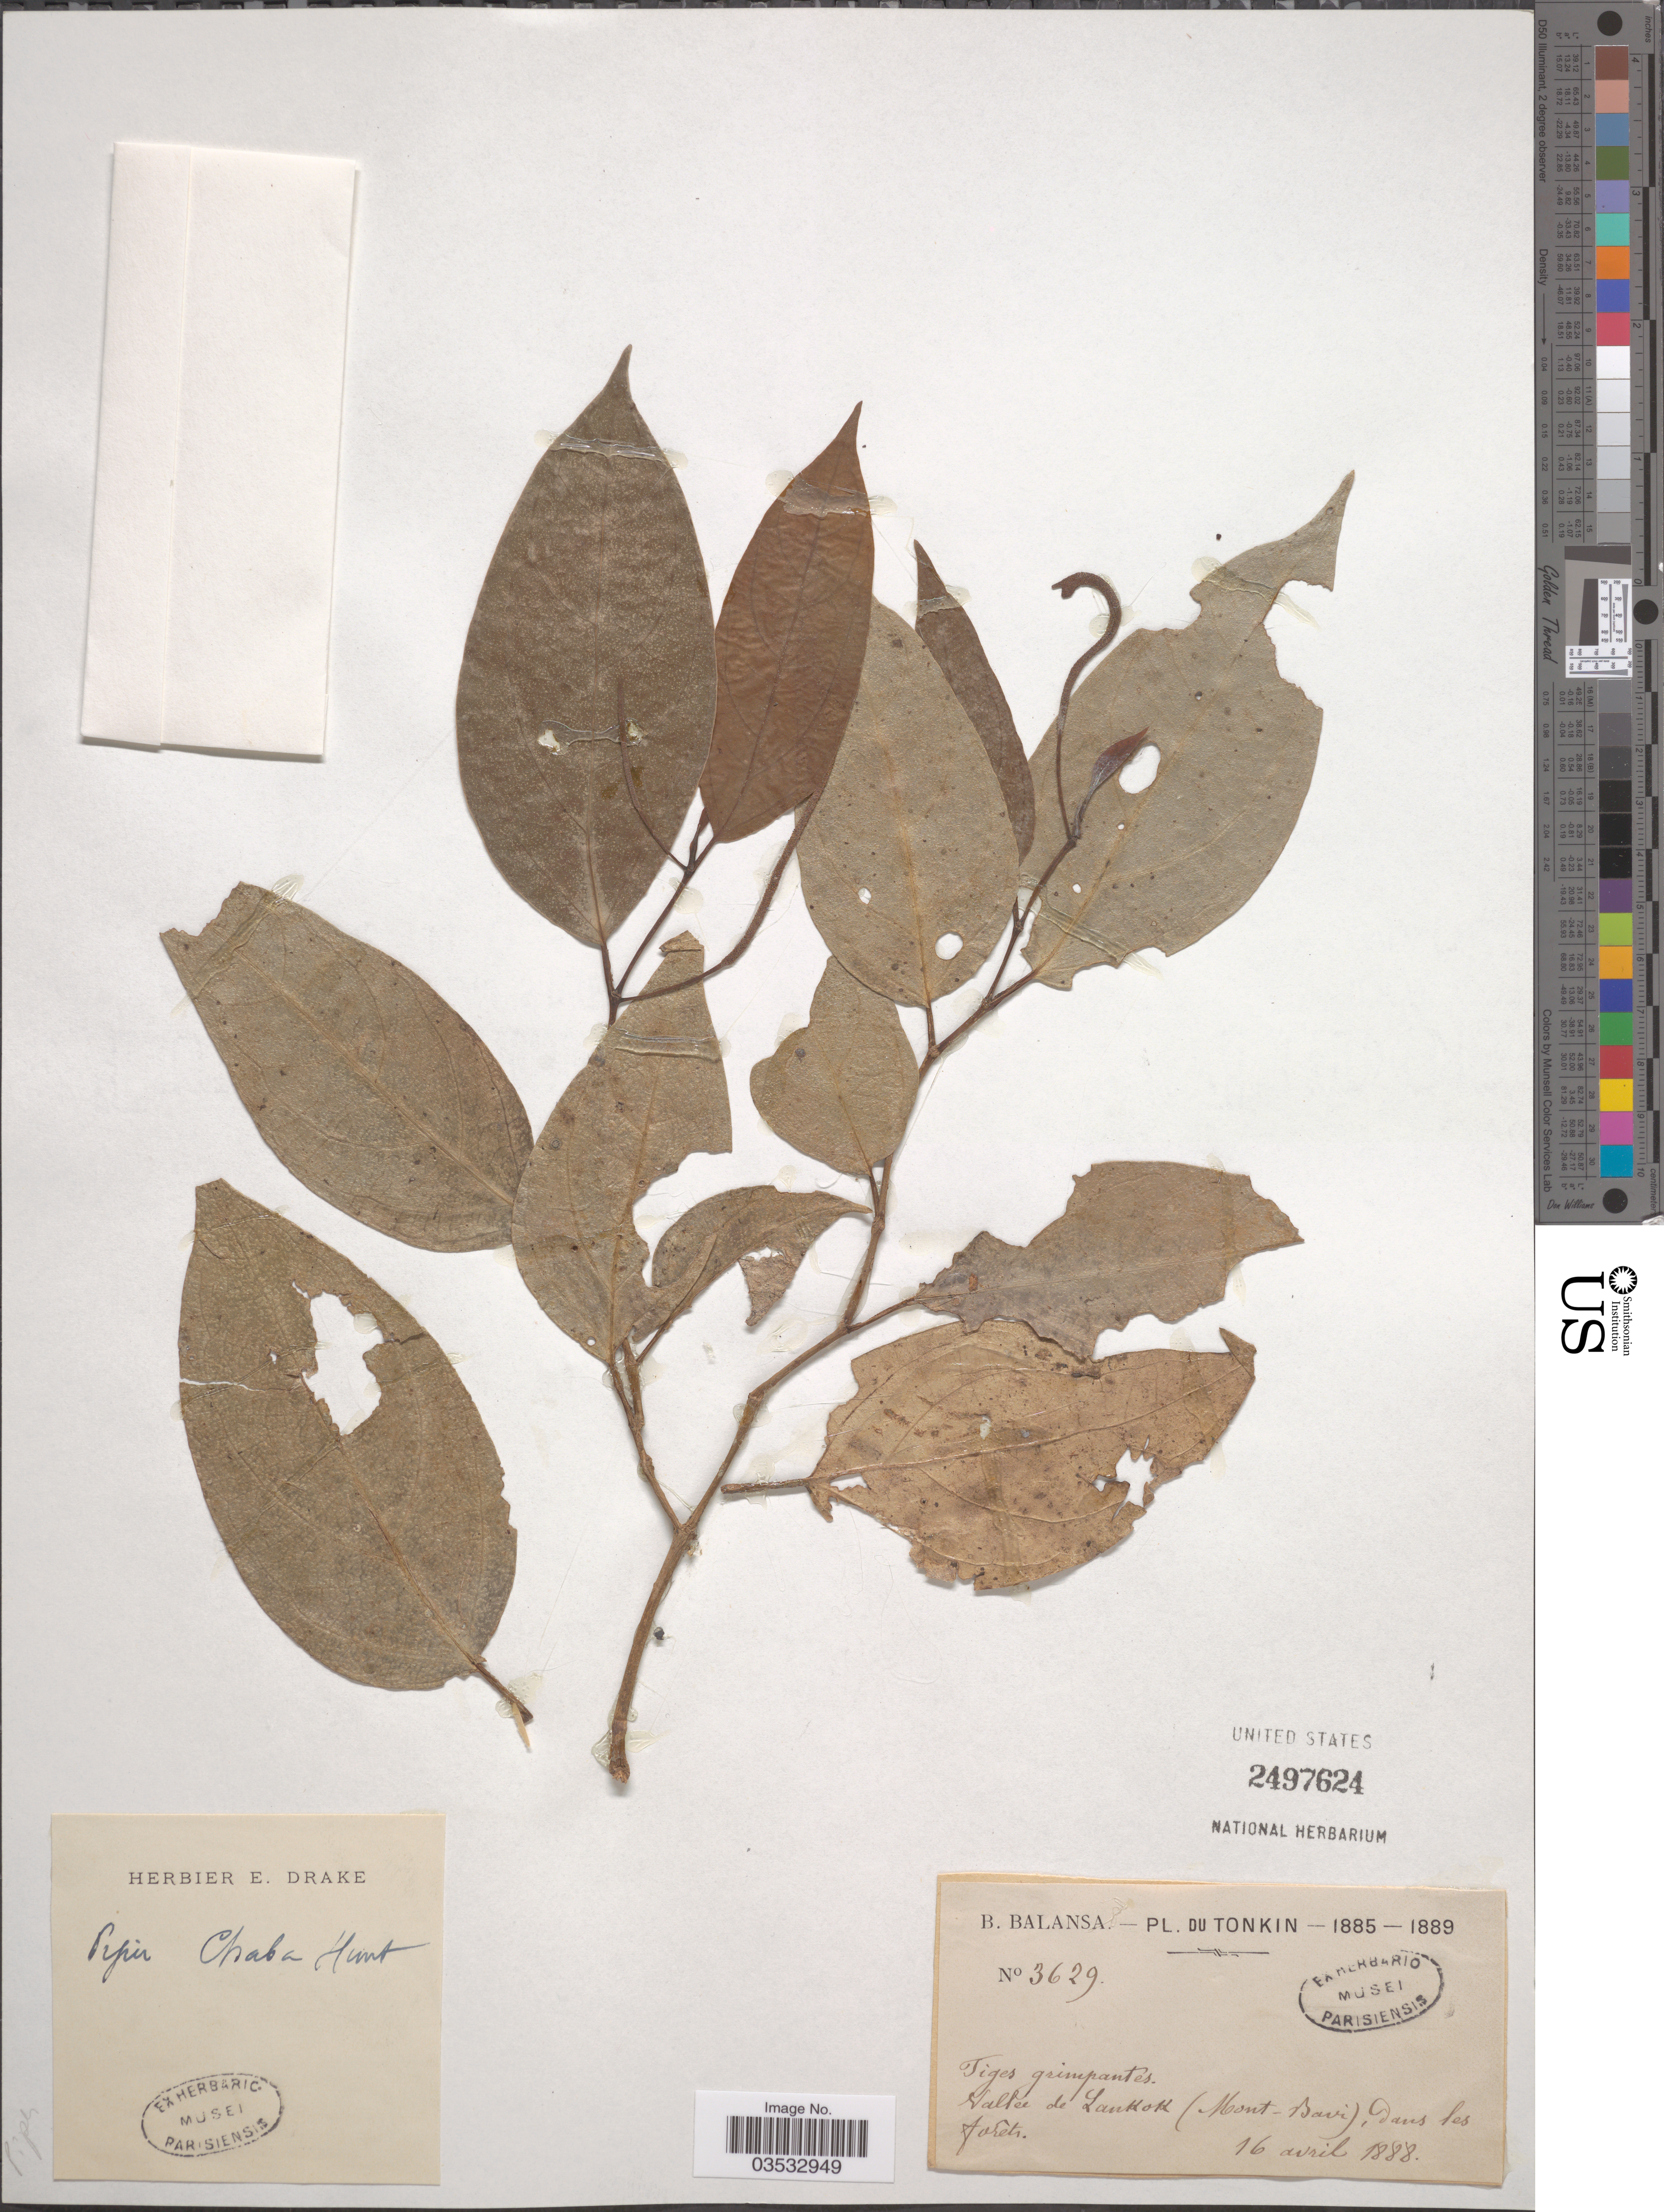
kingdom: Plantae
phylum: Tracheophyta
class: Magnoliopsida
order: Piperales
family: Piperaceae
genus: Piper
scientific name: Piper chaba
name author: W. Hunter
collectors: B. Balansa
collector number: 3629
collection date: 1888-04-16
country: Vietnam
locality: Tonkin. Vallee de Lankok ( Mont- Bavi), dans les forêts.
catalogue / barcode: US 2497624